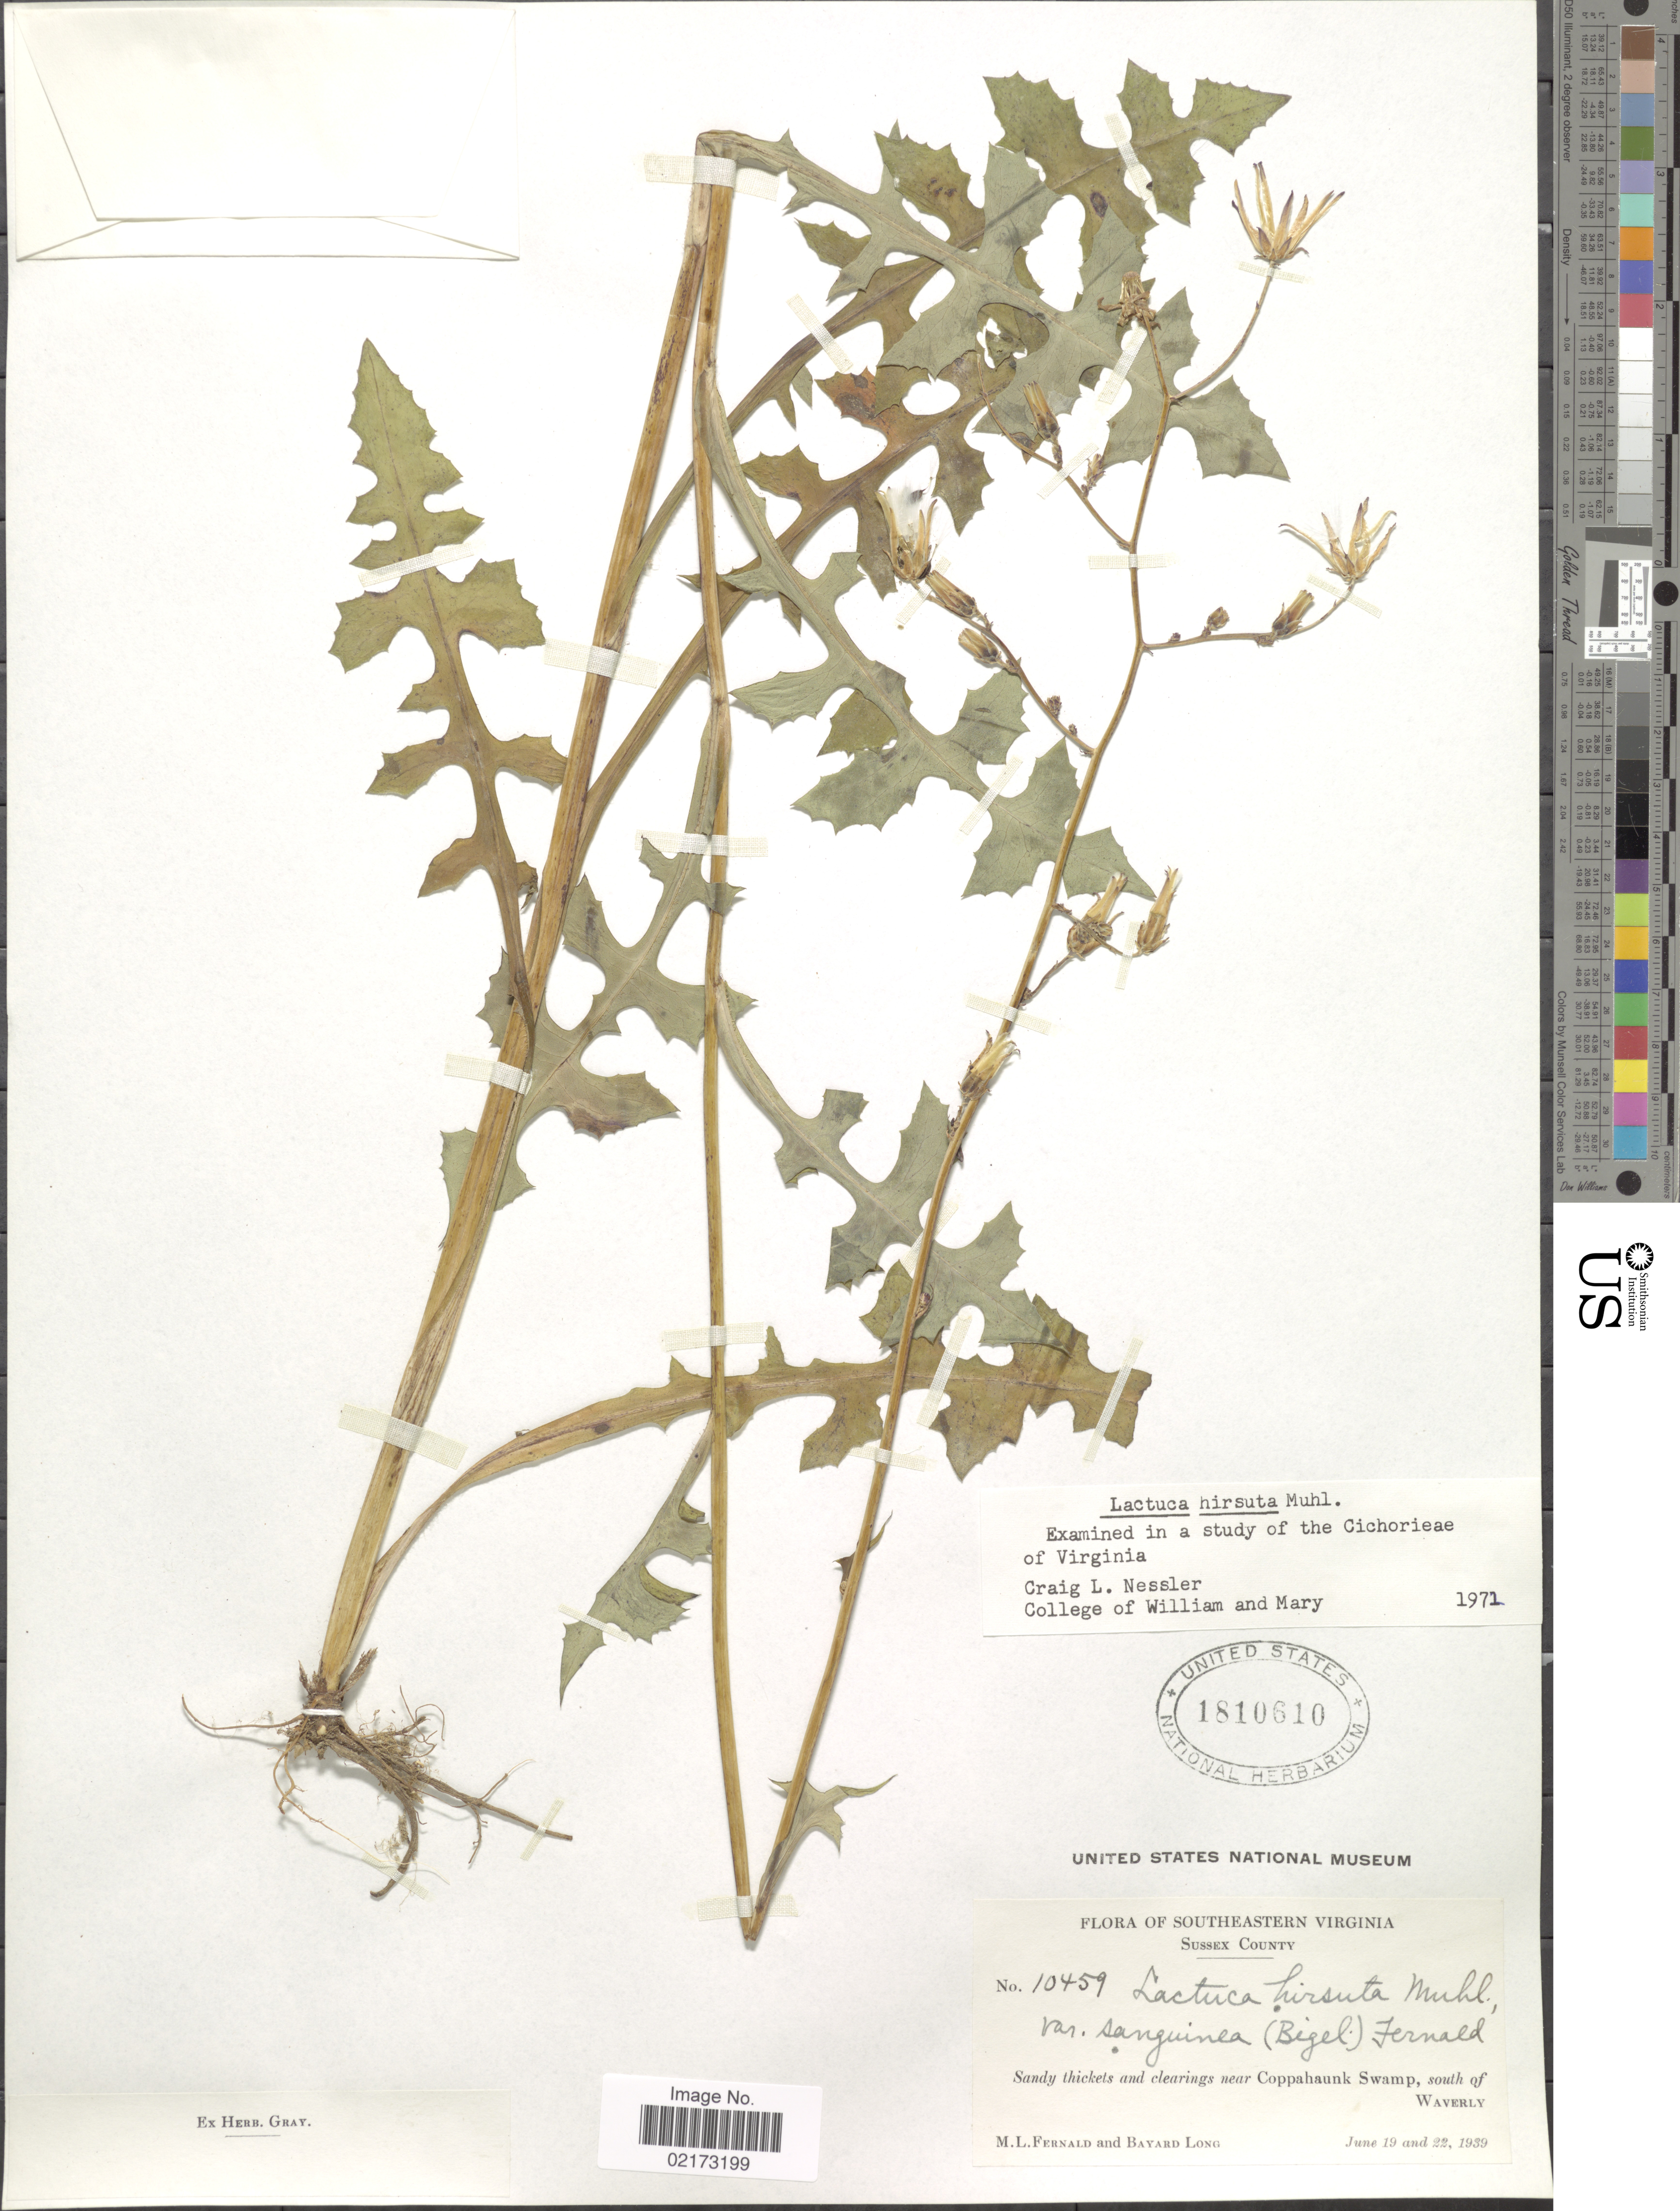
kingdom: Plantae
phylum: Tracheophyta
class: Magnoliopsida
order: Asterales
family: Asteraceae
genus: Lactuca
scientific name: Lactuca hirsuta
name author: Muhl. ex Nutt.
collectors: M. L. Fernald & B. Long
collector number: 10459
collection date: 1939-06-19/1939-06-22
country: United States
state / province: Virginia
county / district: Sussex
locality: Southeastern Virginia, Sussex County, near Coppahaunk Swamp, south of Waverly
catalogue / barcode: US 1810610